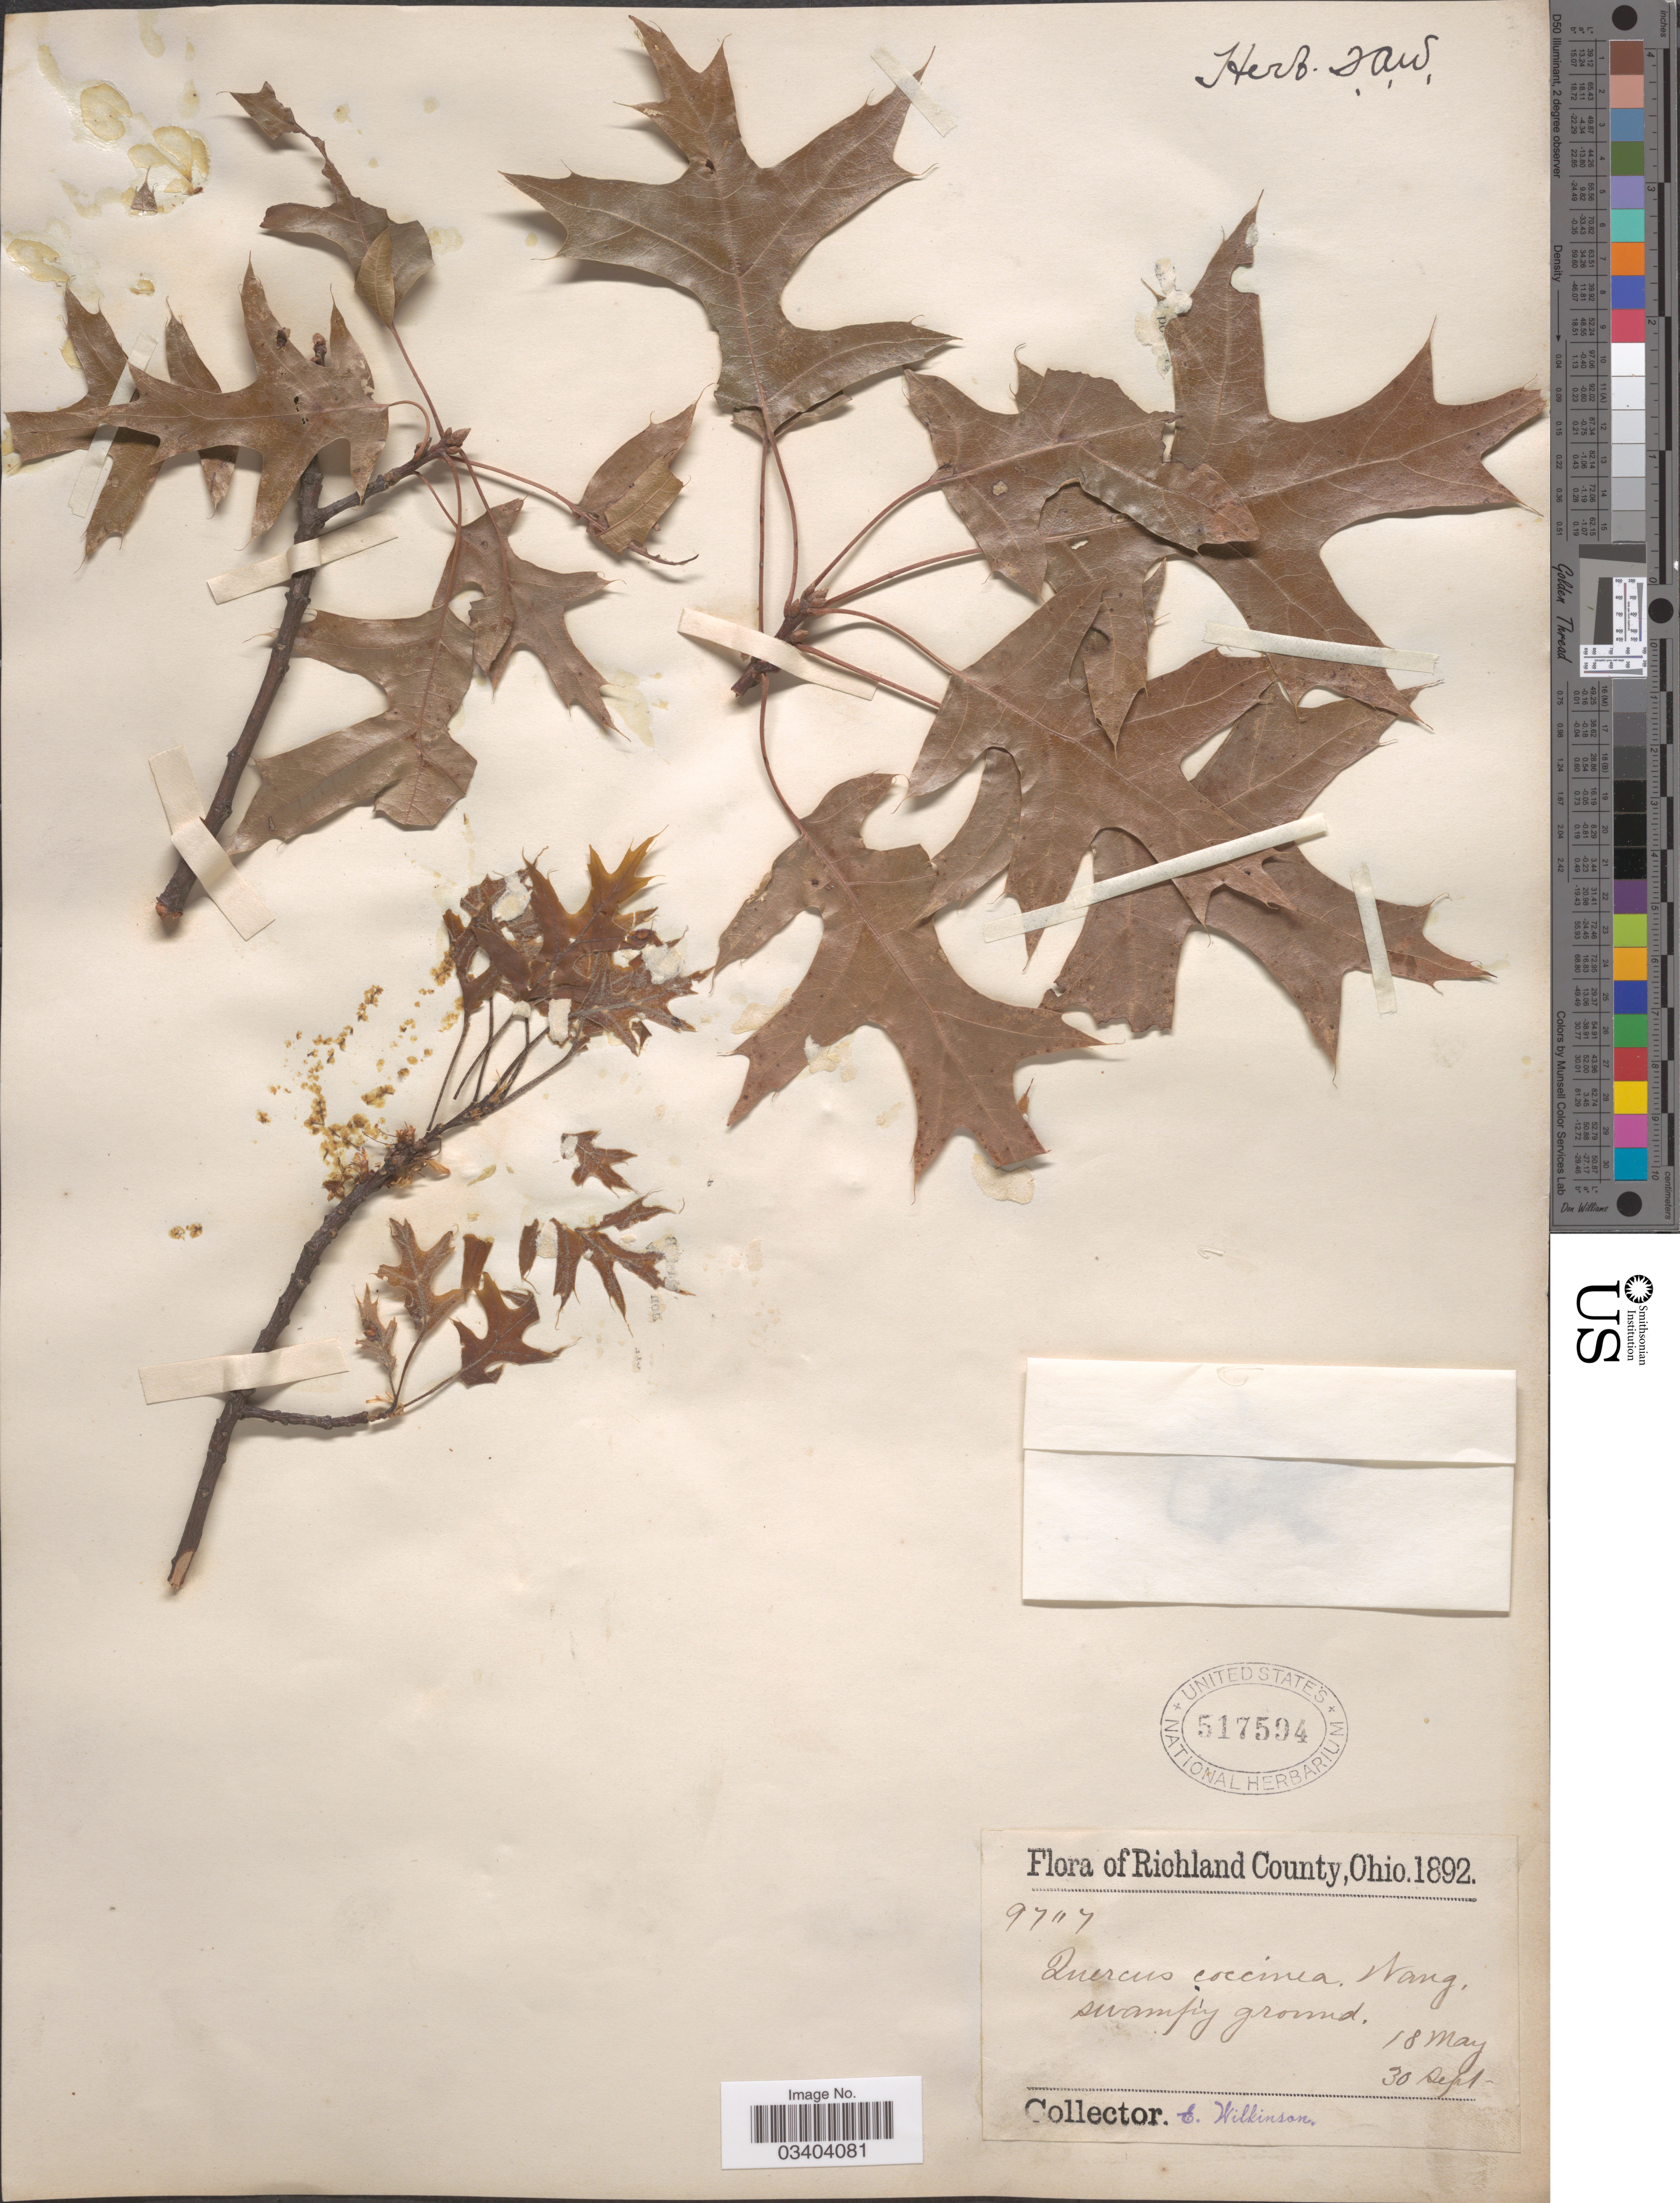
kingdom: Plantae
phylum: Tracheophyta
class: Magnoliopsida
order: Fagales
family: Fagaceae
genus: Quercus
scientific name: Quercus coccinea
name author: Münchh.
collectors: E. Wilkinson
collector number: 9707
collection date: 1892-05-18/1892-09-30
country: United States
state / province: Ohio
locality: Richland County.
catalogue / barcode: US 517594